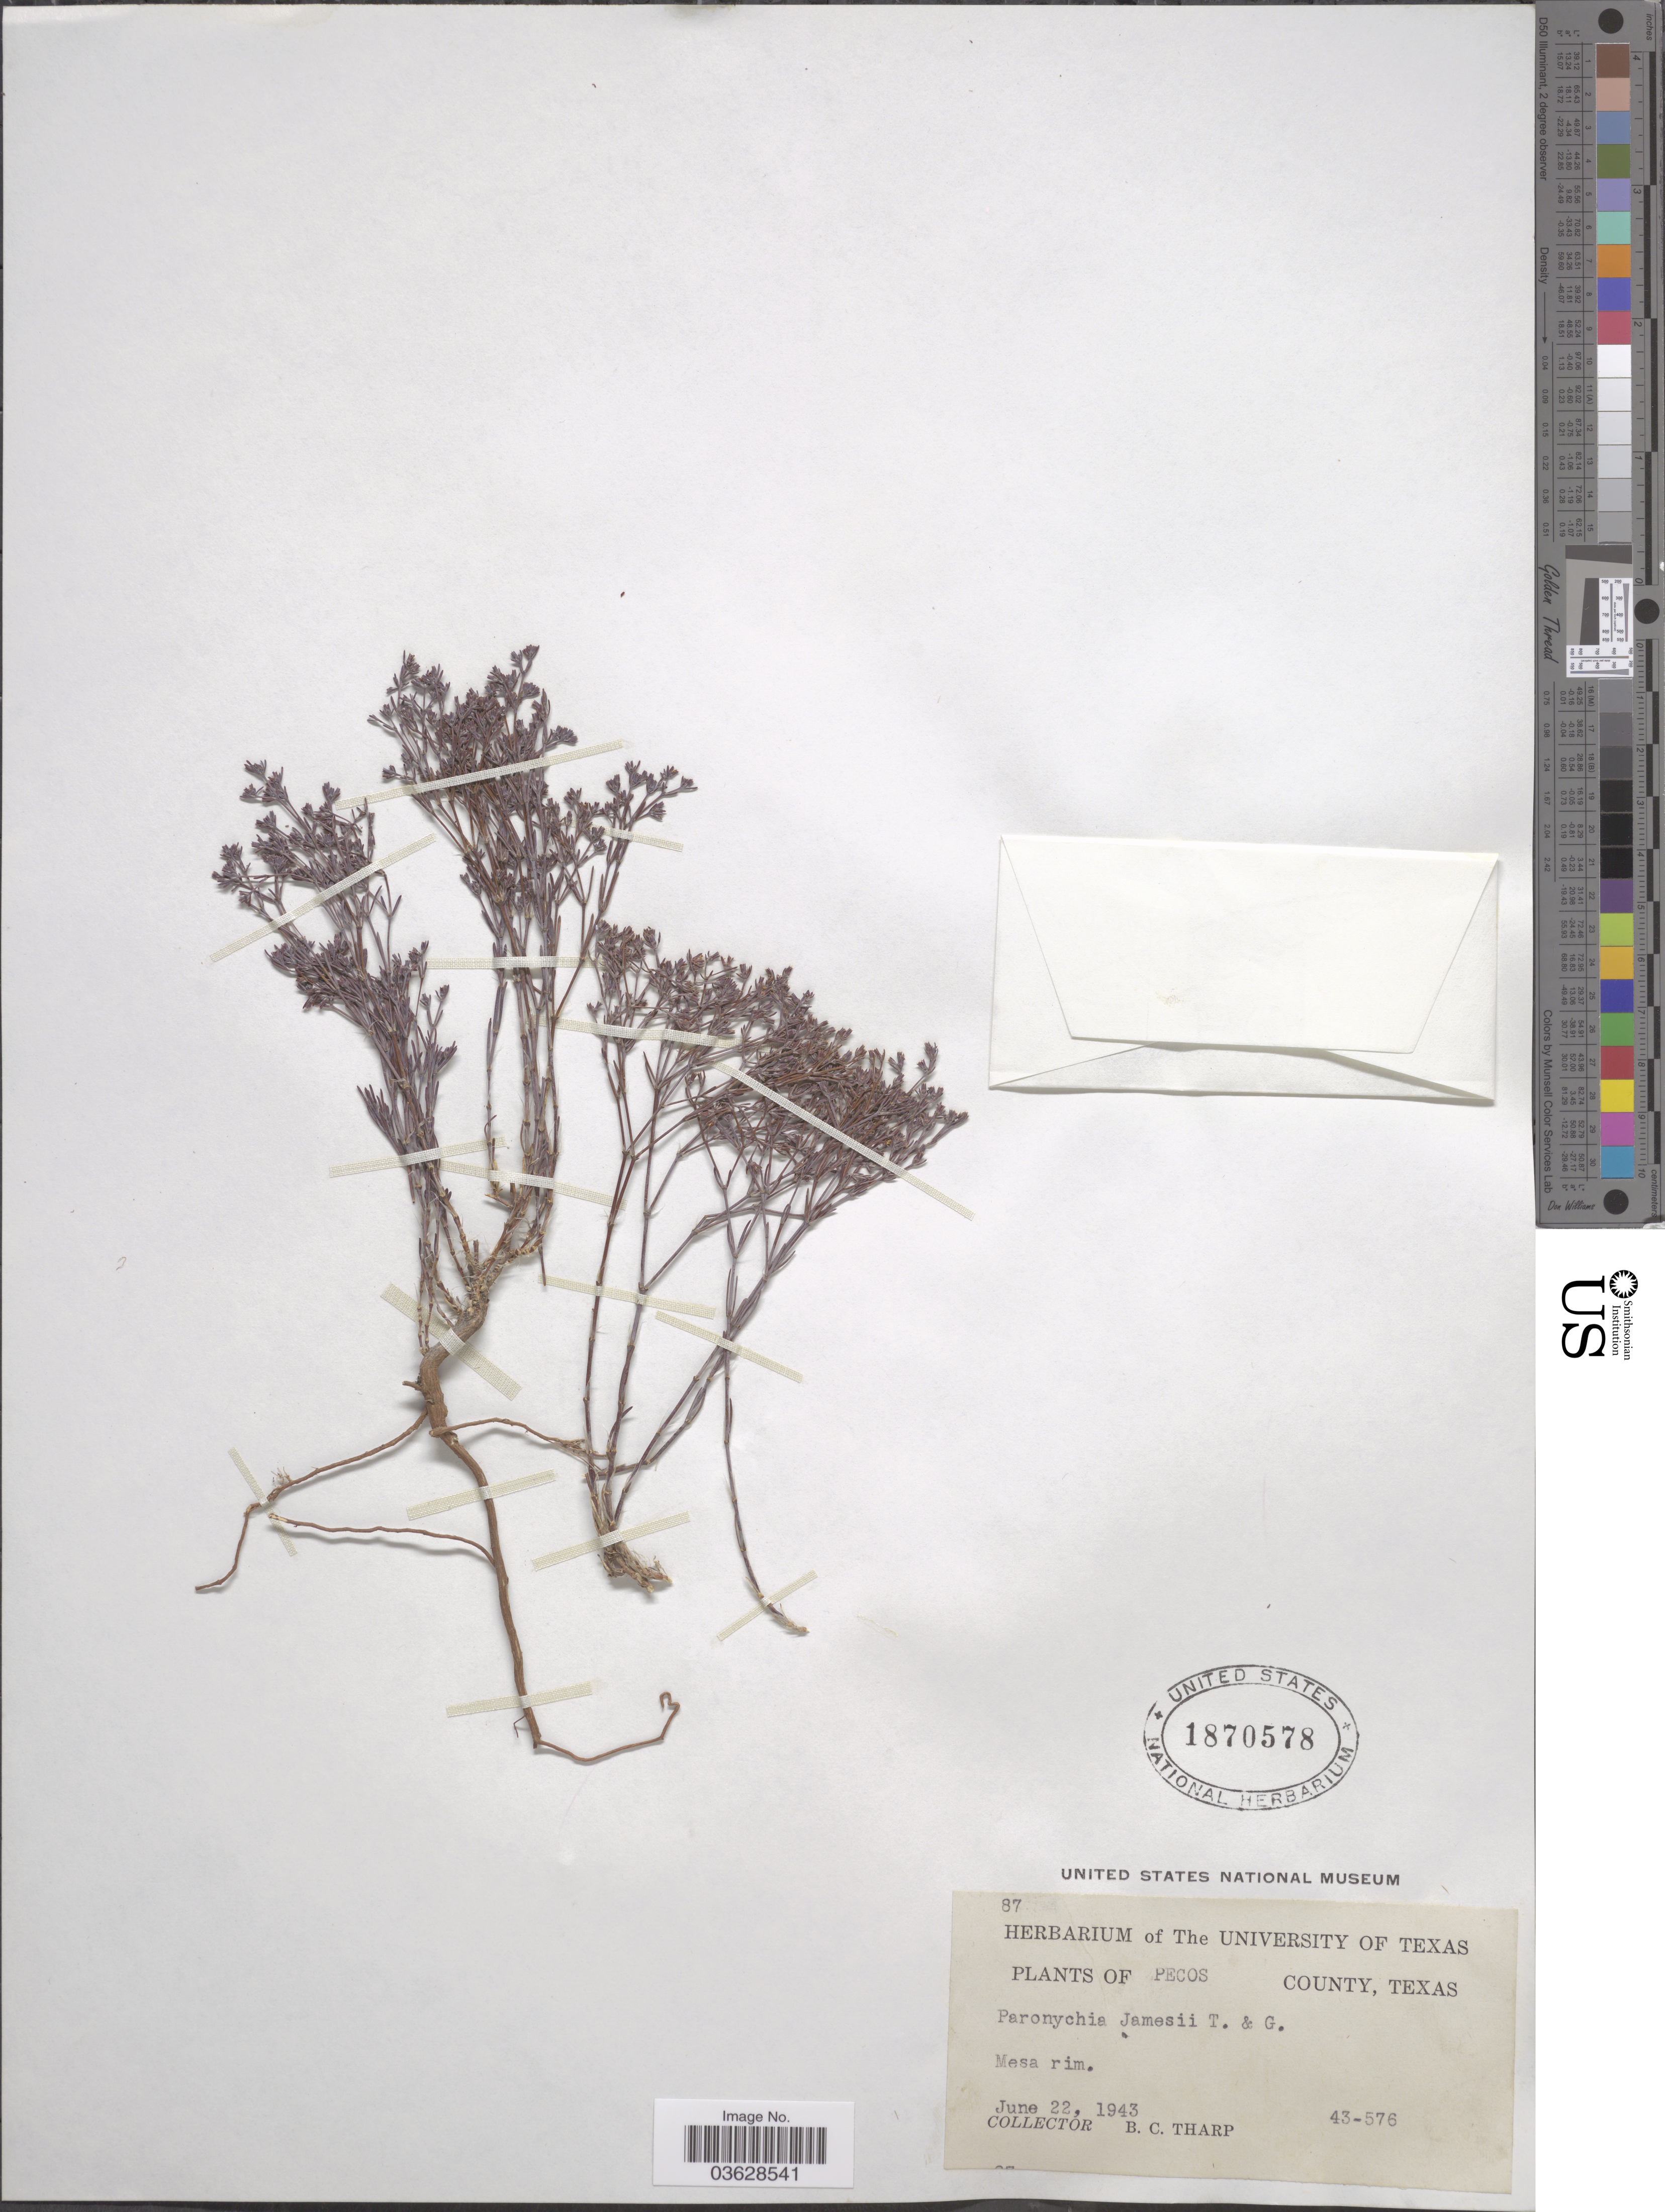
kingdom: Plantae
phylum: Tracheophyta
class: Magnoliopsida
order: Caryophyllales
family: Caryophyllaceae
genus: Paronychia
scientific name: Paronychia jamesii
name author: Torr. & A. Gray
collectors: B. C. Tharp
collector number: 43-576/87?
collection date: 1943-06-22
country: United States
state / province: Texas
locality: Pecos County. Mesa rim.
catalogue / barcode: US 1870578